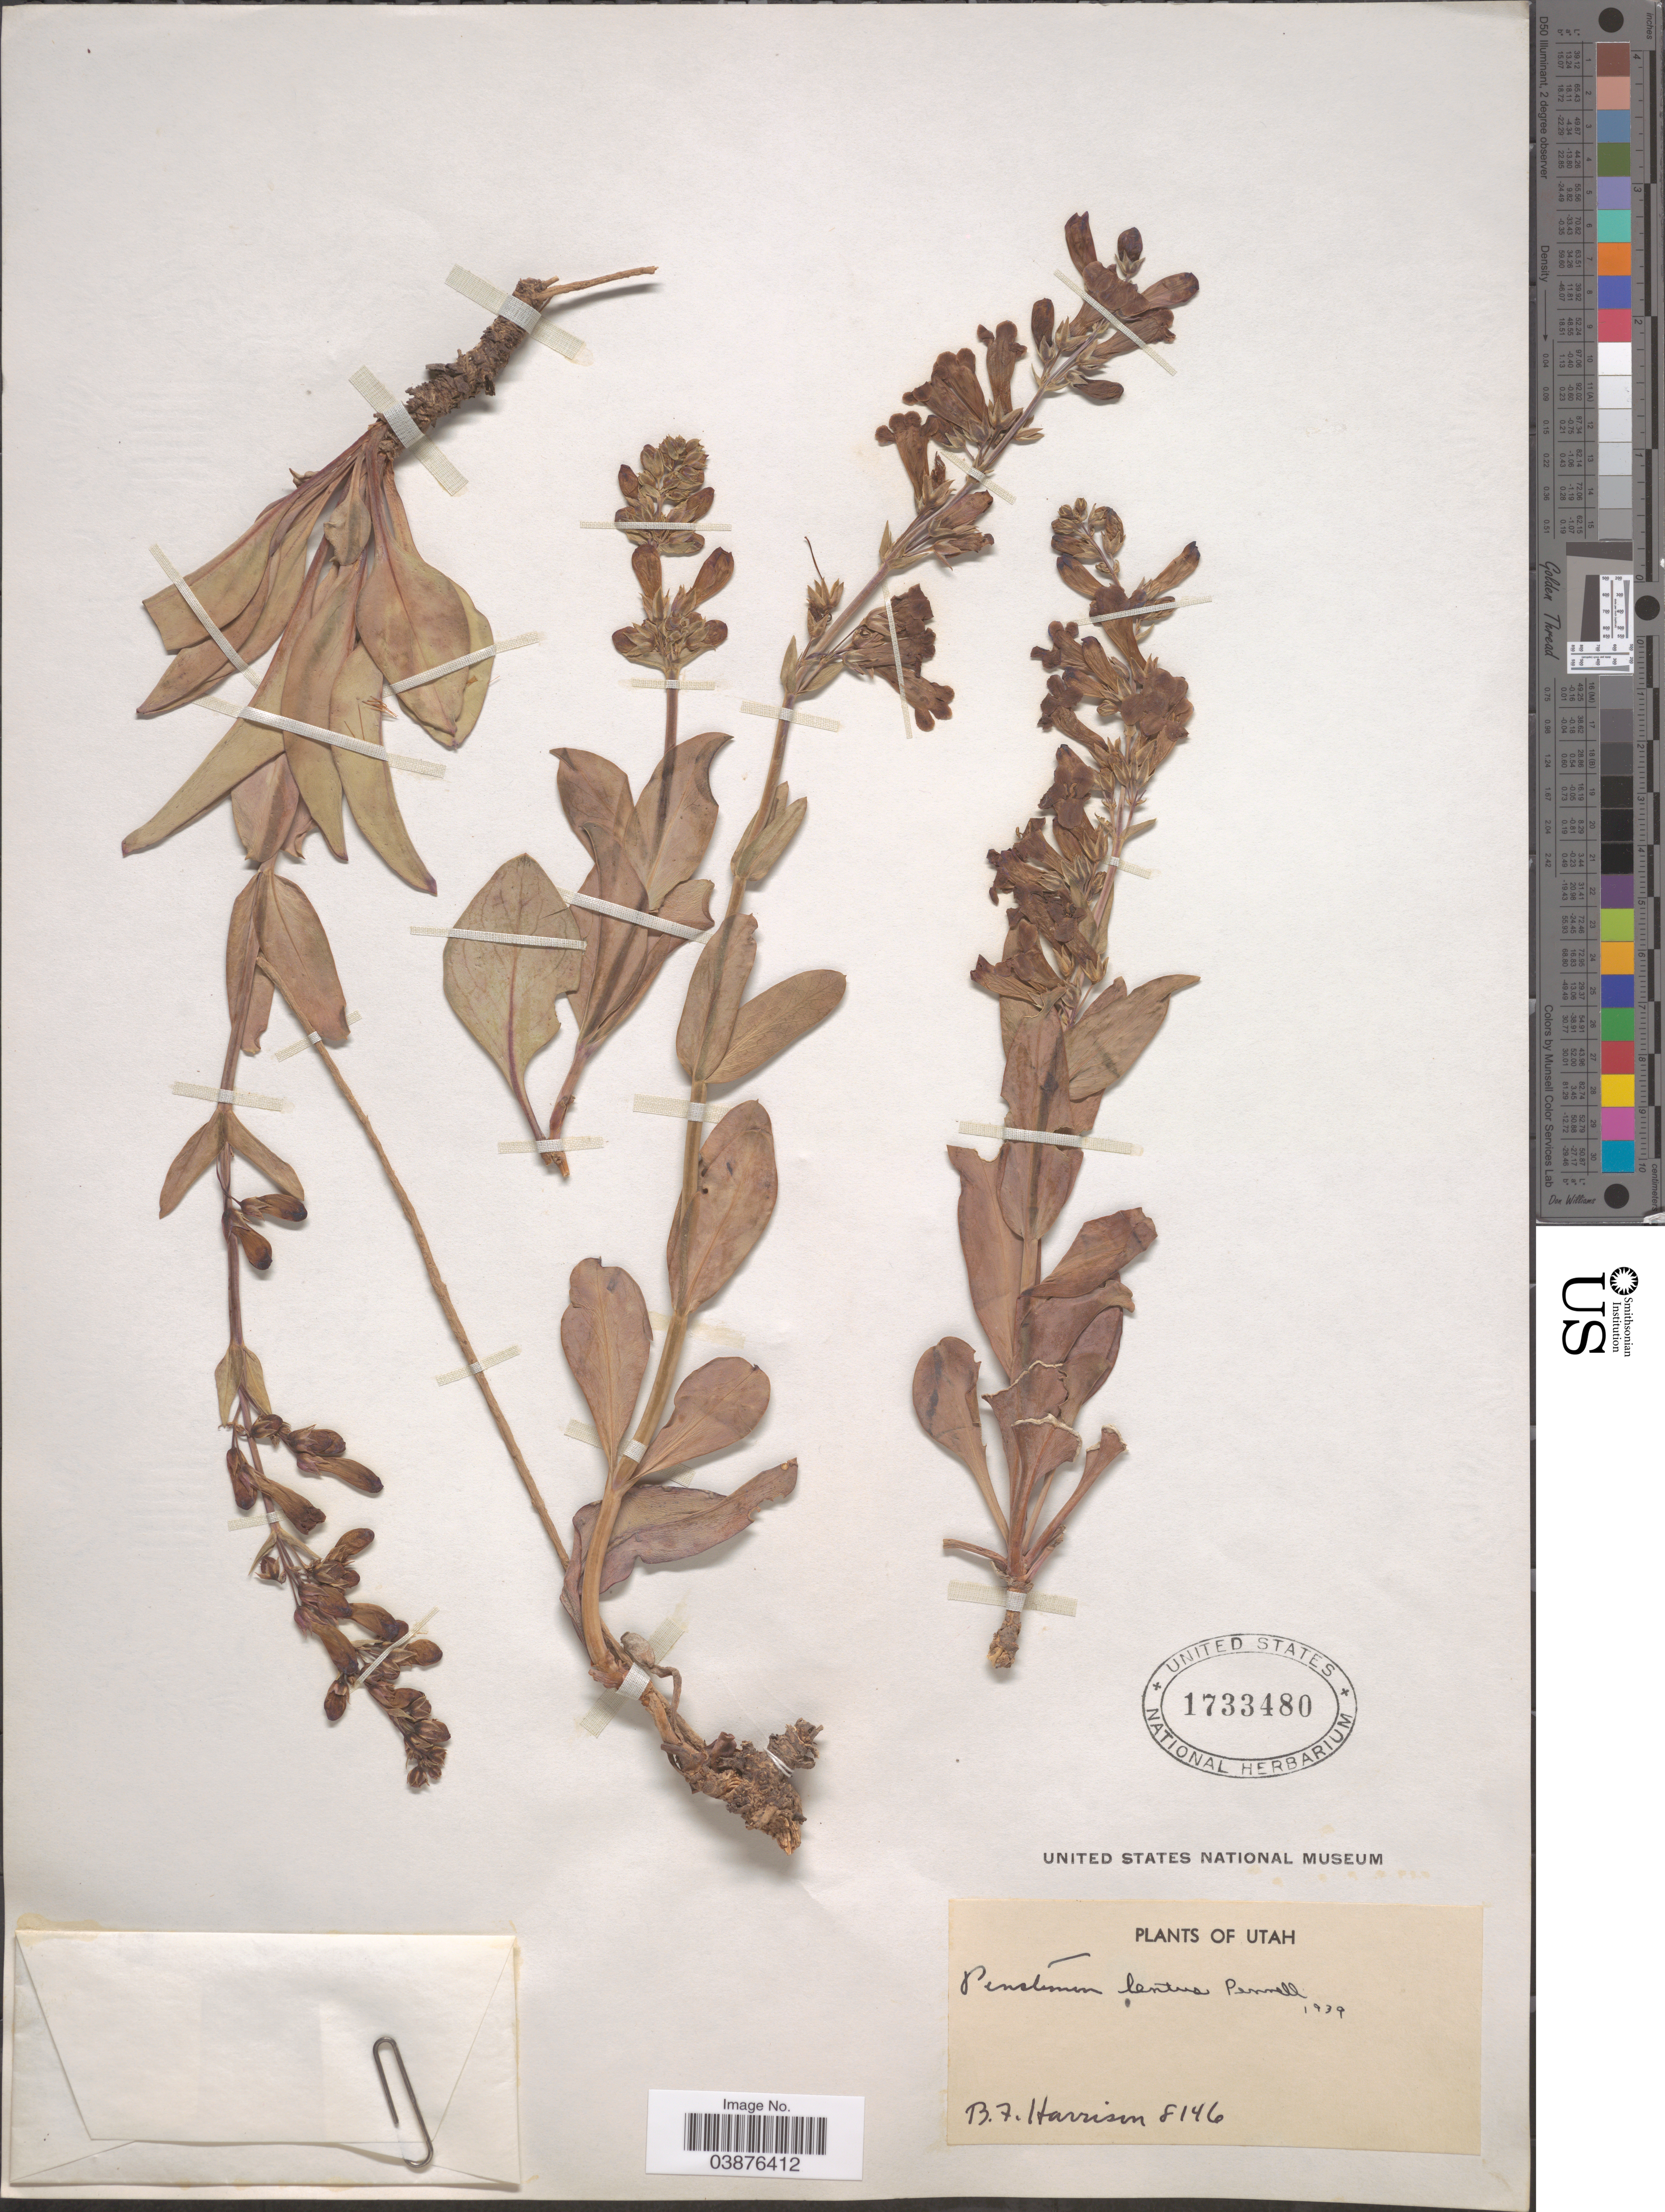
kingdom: Plantae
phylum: Tracheophyta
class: Magnoliopsida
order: Lamiales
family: Plantaginaceae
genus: Penstemon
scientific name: Penstemon lentus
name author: Pennell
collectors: B. F. Harrison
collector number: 8146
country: United States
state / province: Utah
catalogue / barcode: US 1733480